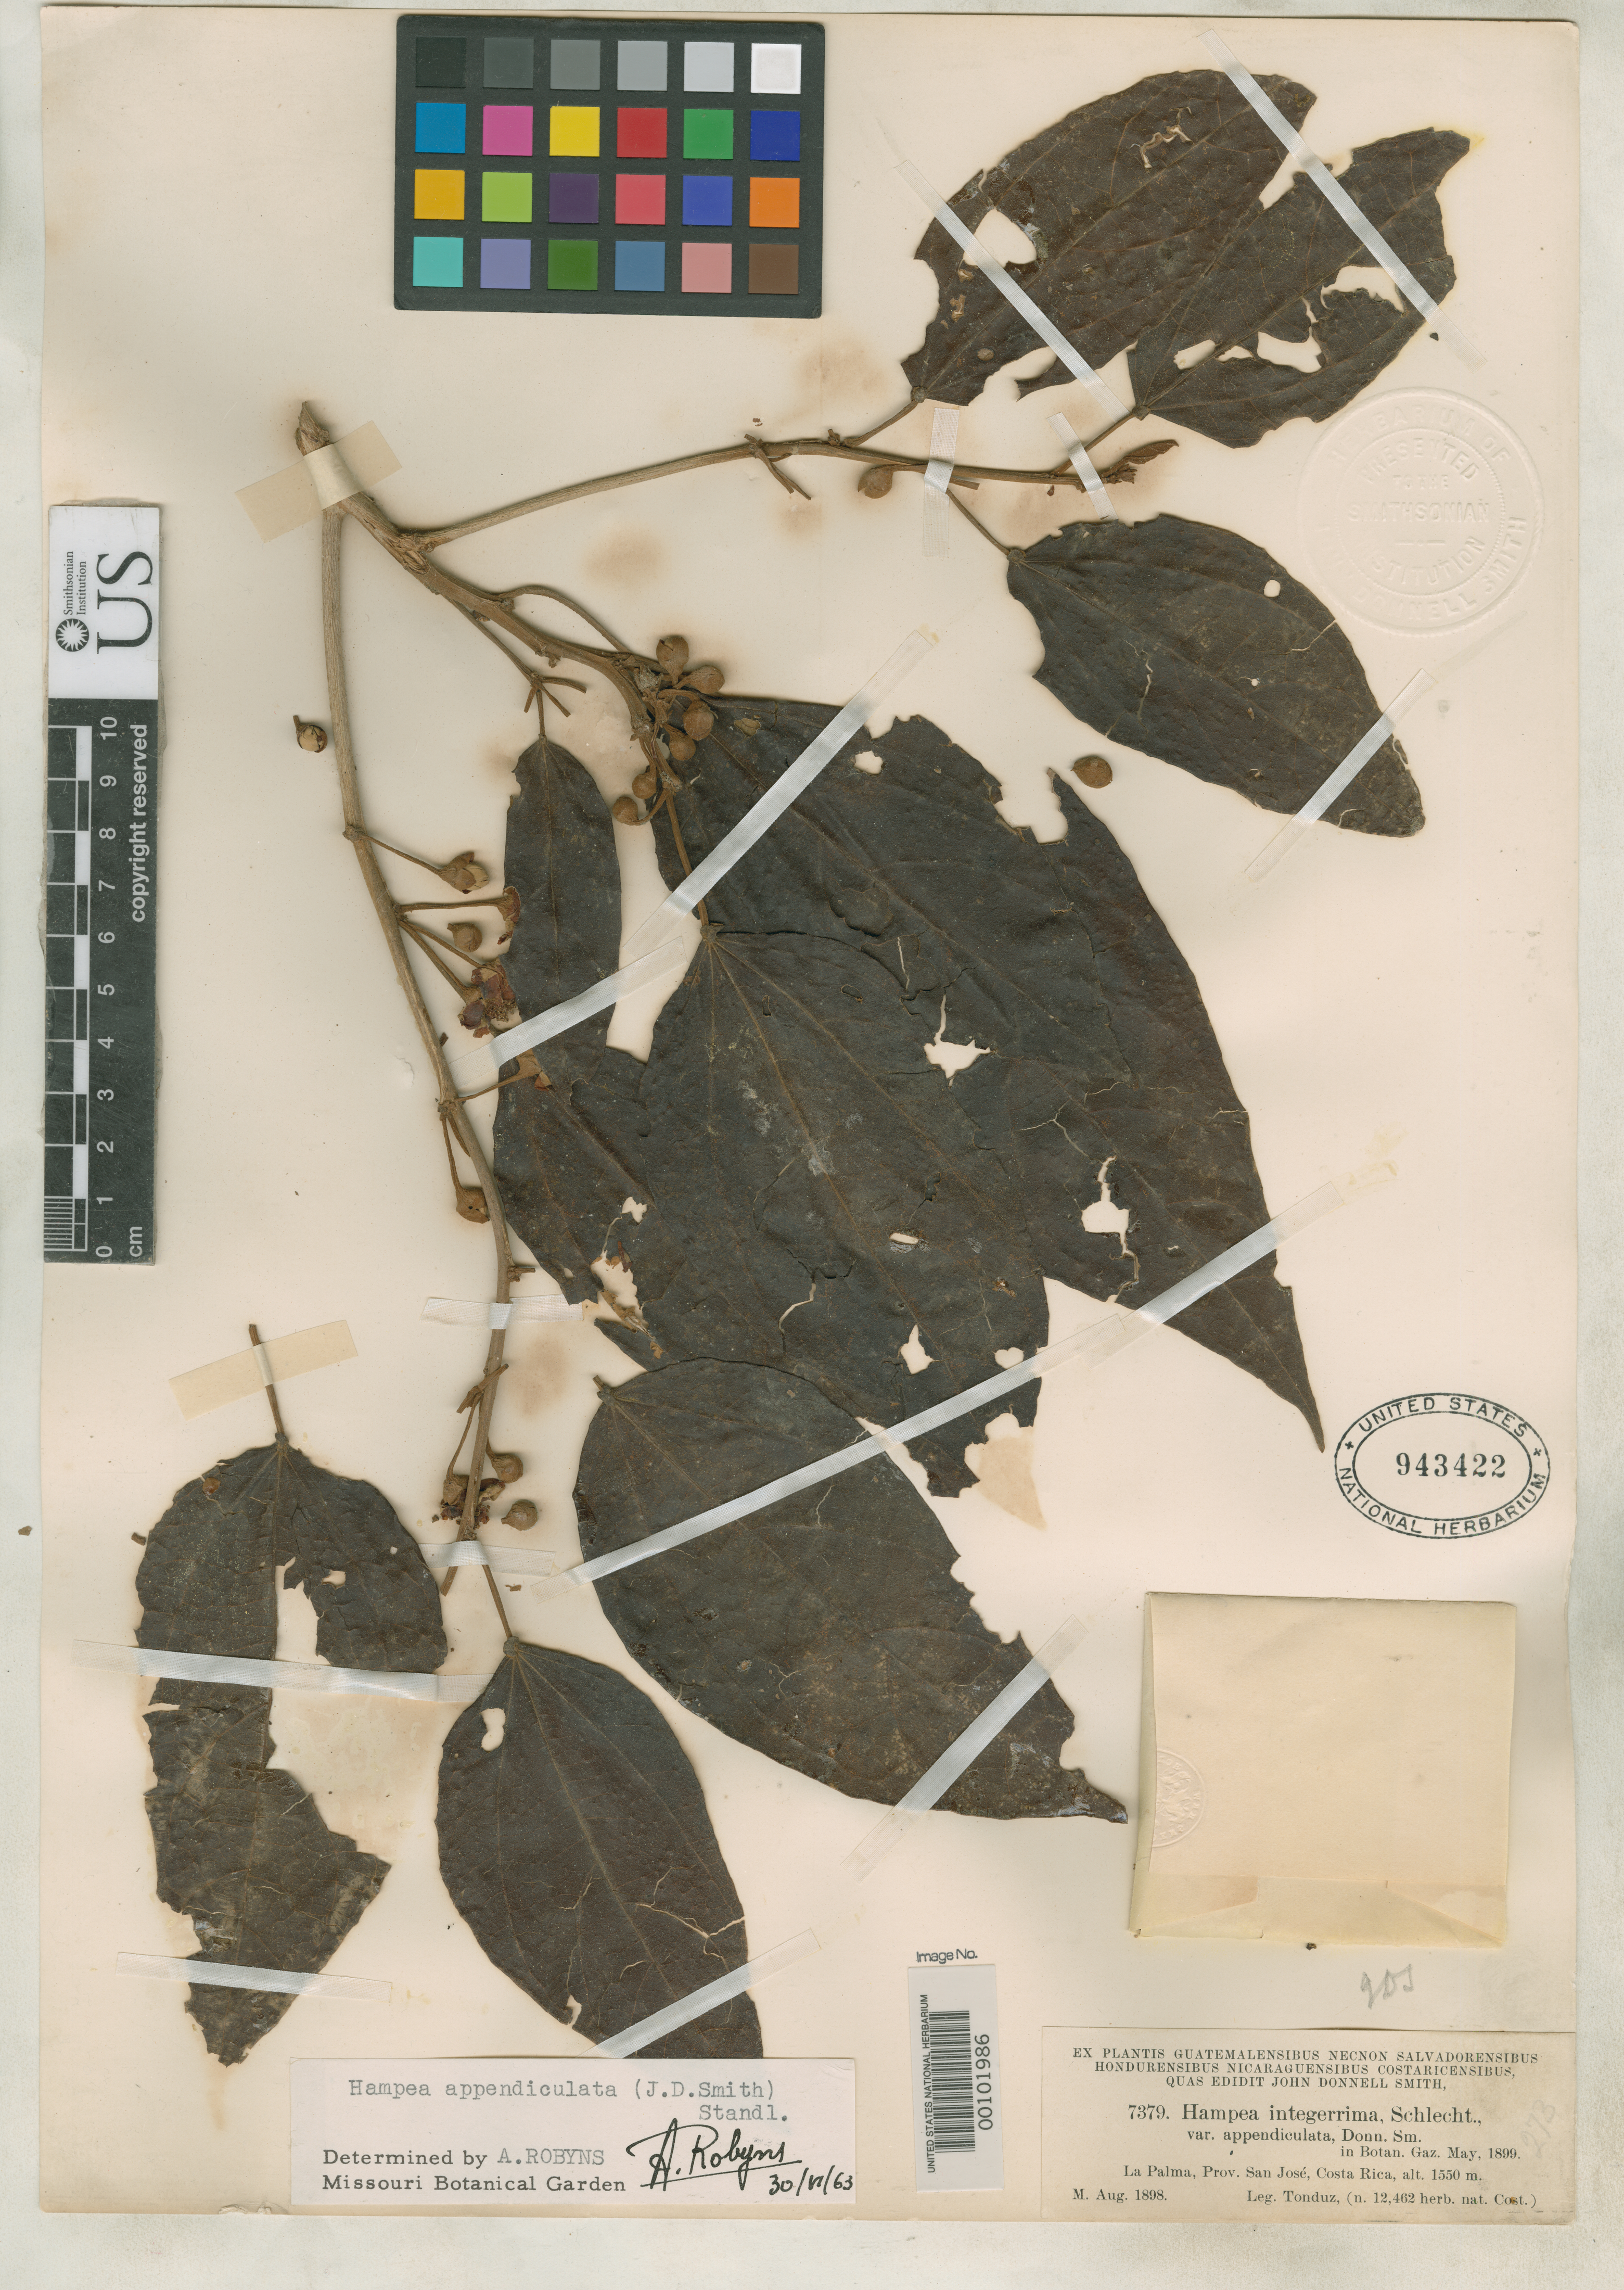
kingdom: Plantae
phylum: Tracheophyta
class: Magnoliopsida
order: Malvales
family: Malvaceae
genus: Hampea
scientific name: Hampea integerrima var. appendiculata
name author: Donn. Sm.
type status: Lectotype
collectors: A. Tonduz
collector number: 12462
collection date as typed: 20 Aug 1898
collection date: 1898-08-20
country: Costa Rica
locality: Near La Palma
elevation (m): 1550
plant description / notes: One of two sheets (USNH 943422, 943424) ex John Donnell Smith Herbarium. Note: Tonduz [Donn. Sm. no.] 7379 = 12462 Herb. Nat. Costa Rica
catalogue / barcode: US 943422